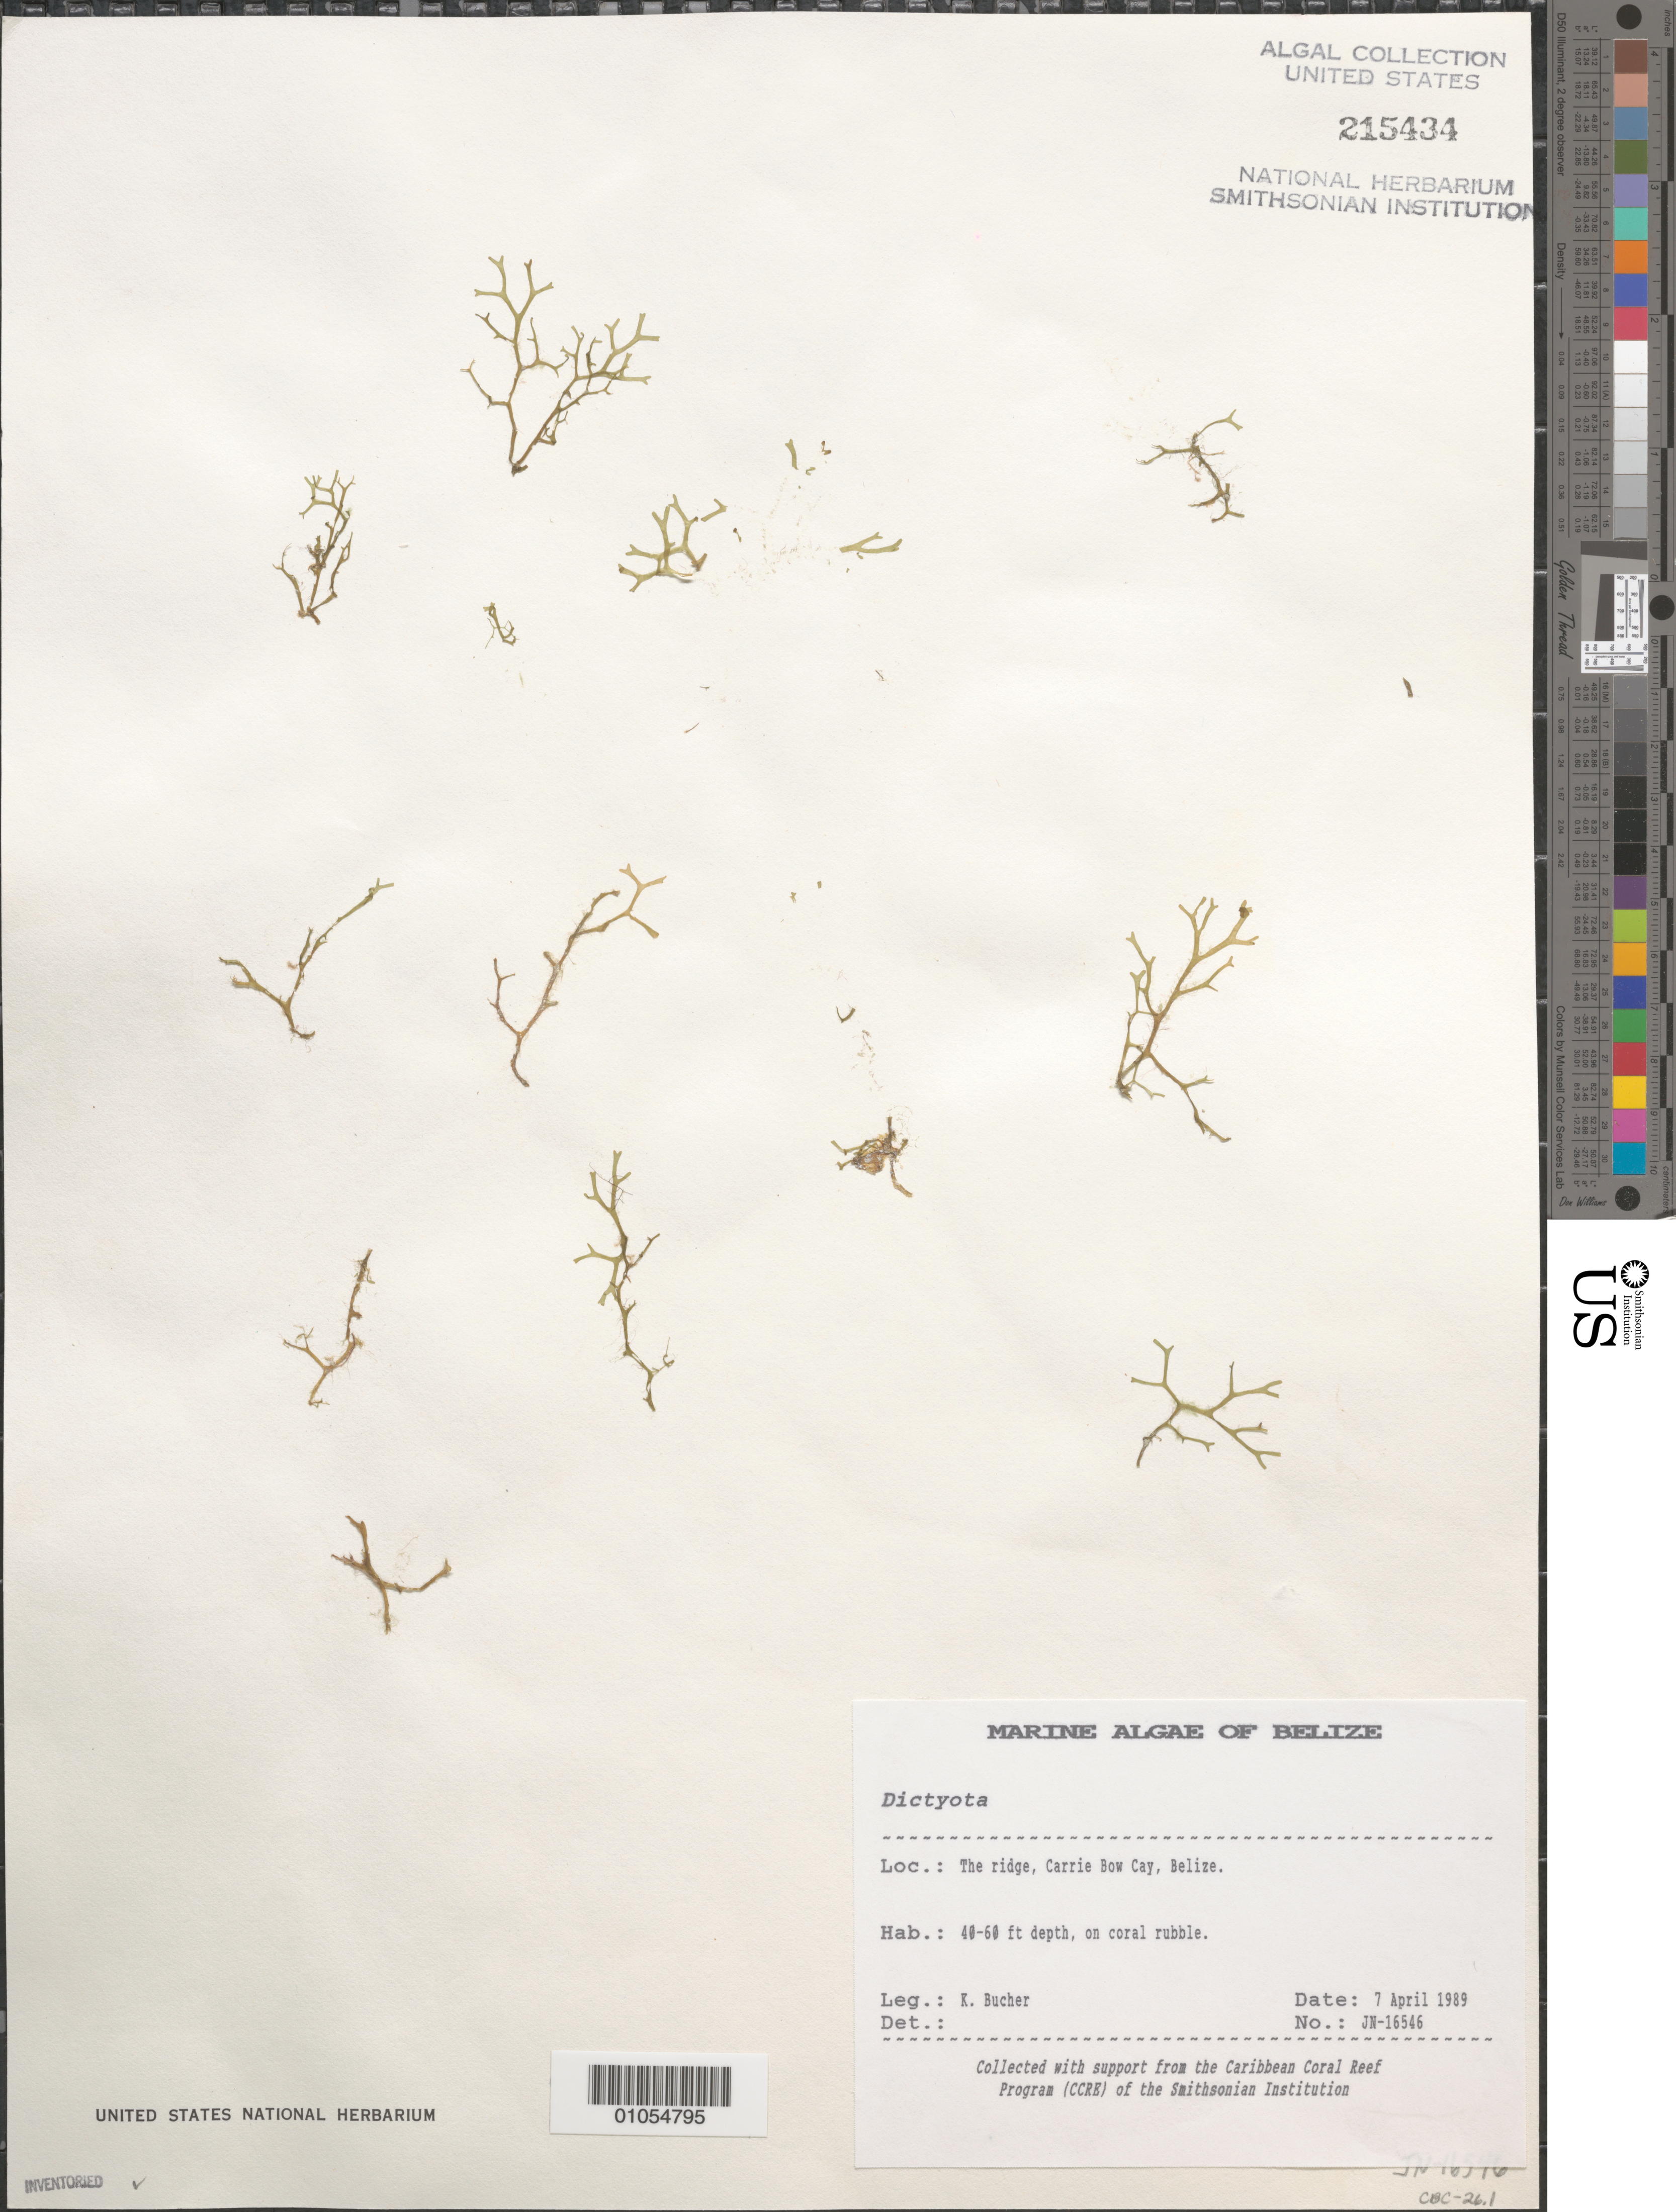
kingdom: Chromista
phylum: Ochrophyta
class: Phaeophyceae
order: Dictyotales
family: Dictyotaceae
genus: Dictyota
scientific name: Dictyota sp.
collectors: K. E. Bucher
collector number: JN-16546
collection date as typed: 07 Apr 1989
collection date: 1989-04-07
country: Belize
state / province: Stann Creek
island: Carrie Bow Cay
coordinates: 16 48'N, 88 05'W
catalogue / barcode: US 215434